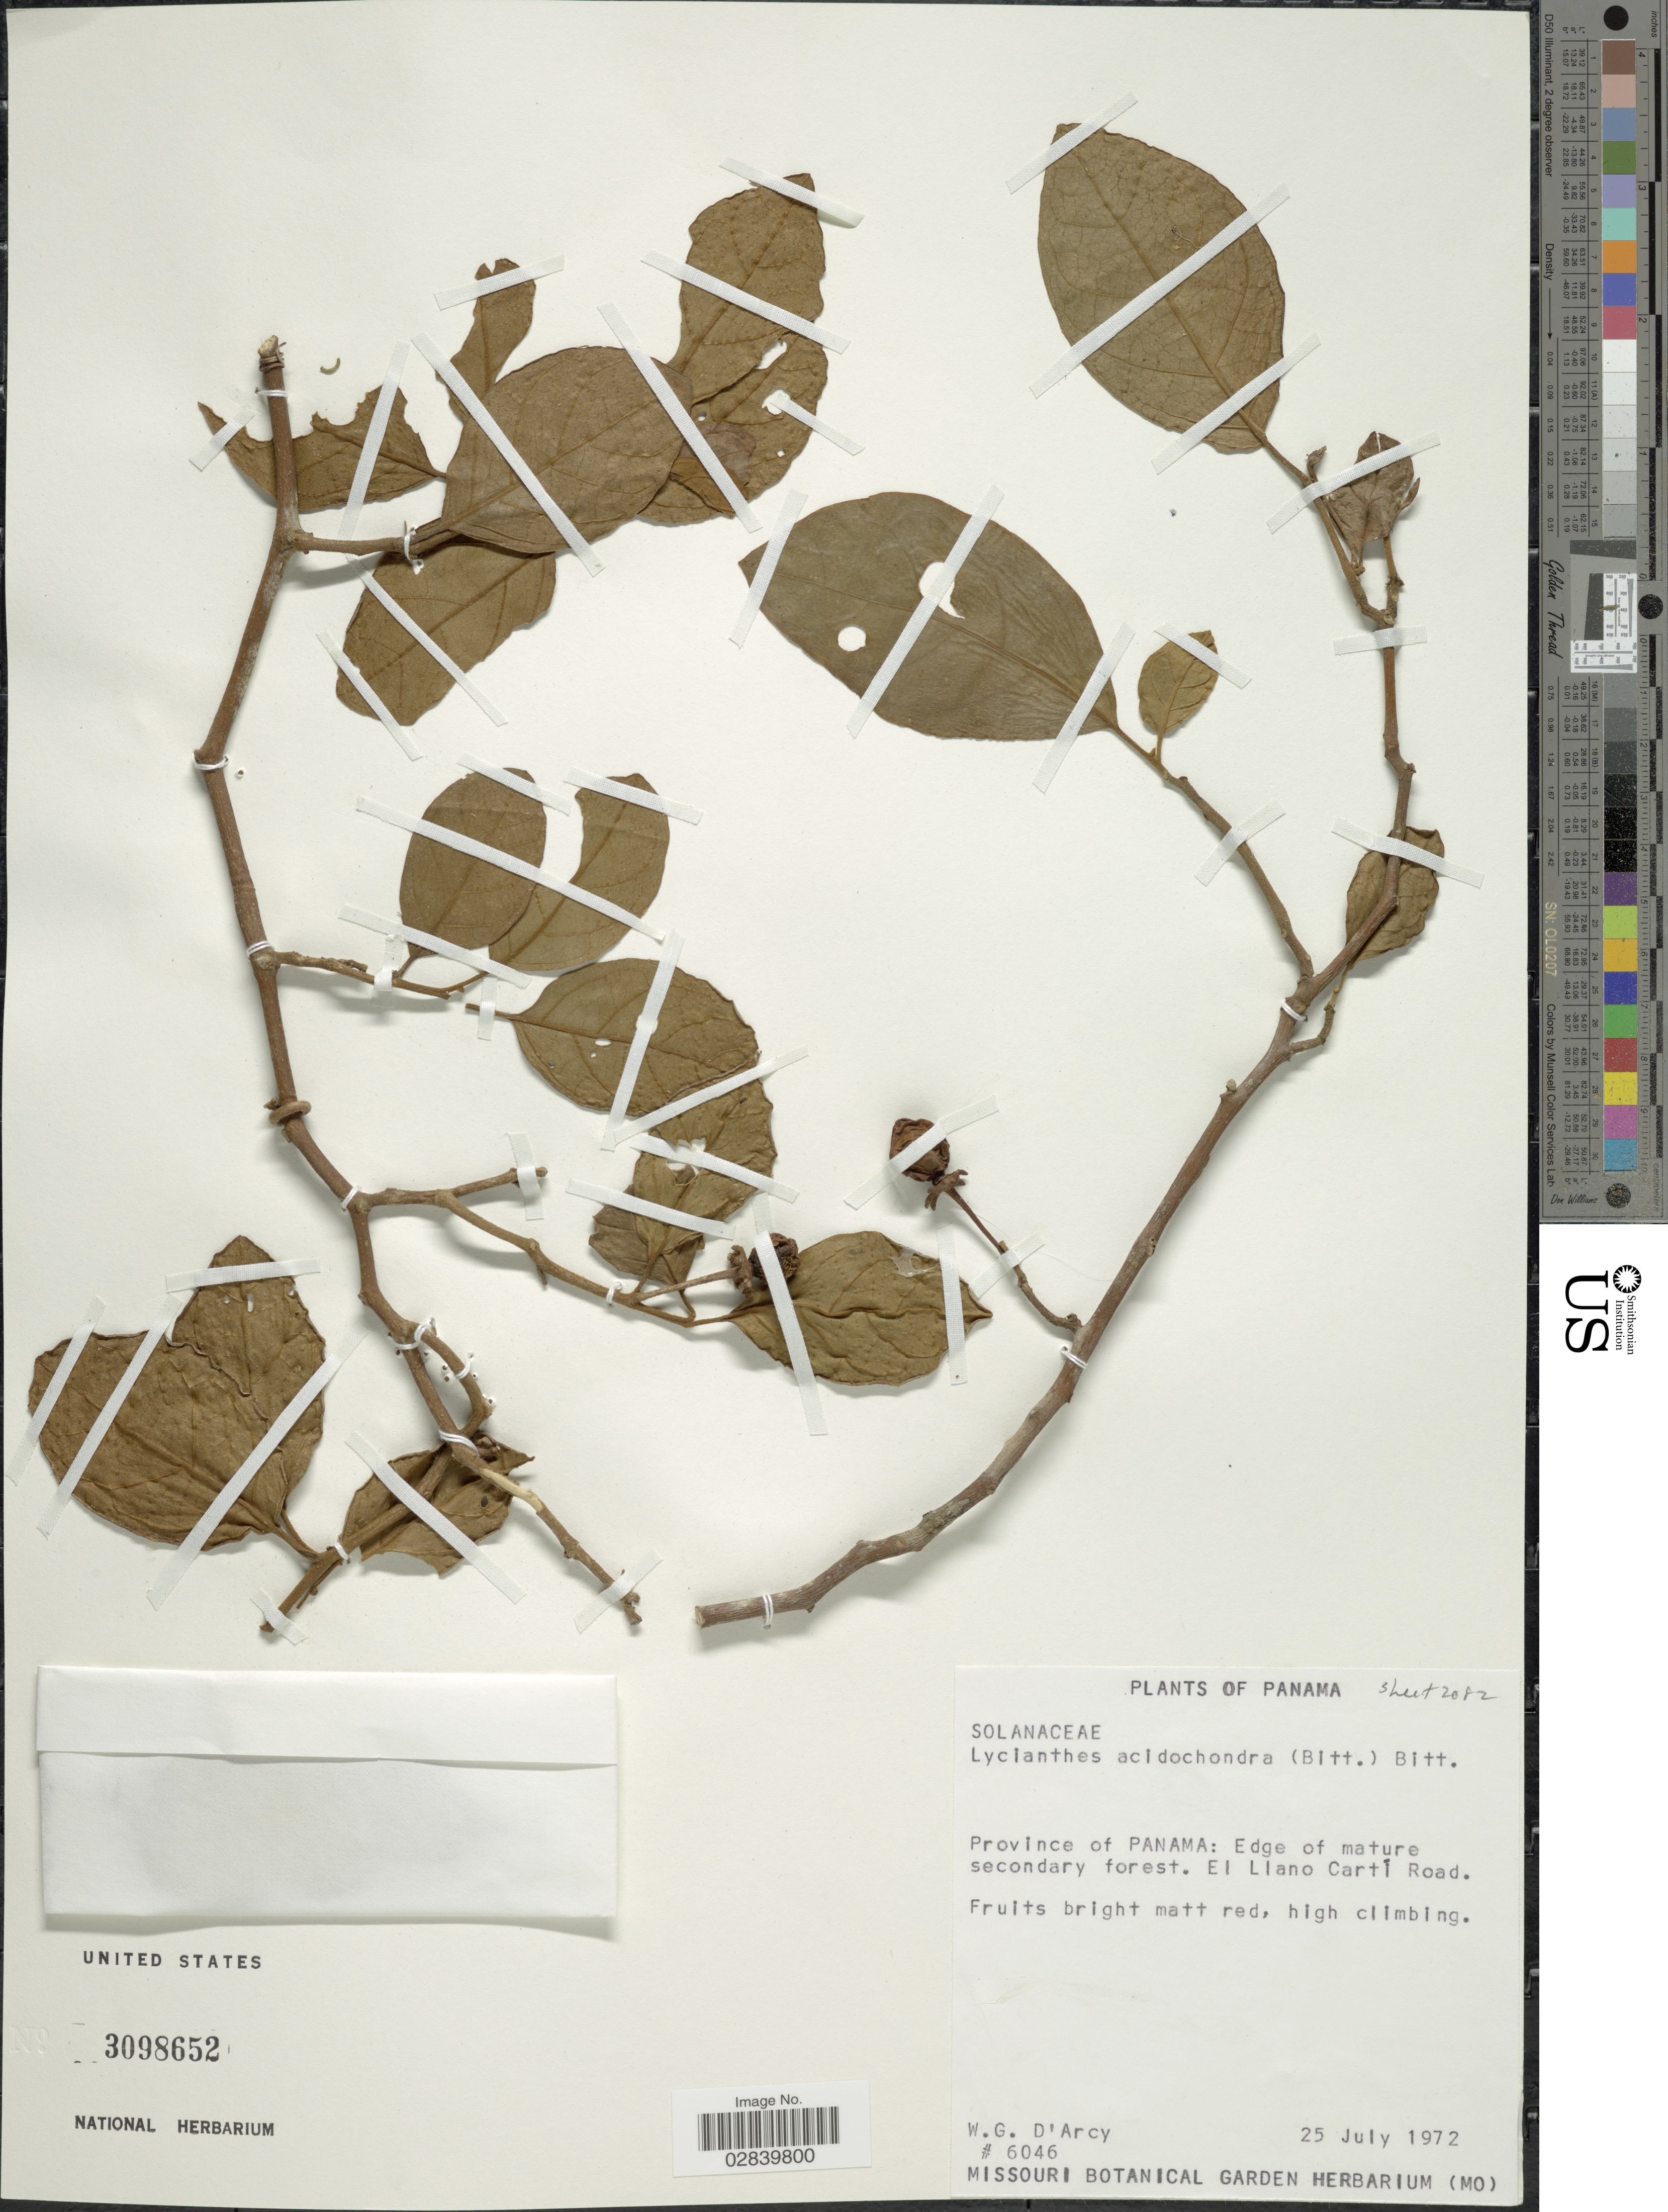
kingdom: Plantae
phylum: Tracheophyta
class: Magnoliopsida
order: Solanales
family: Solanaceae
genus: Lycianthes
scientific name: Lycianthes acidochondra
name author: (Bitter) Bitter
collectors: W. G. D'Arcy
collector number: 6046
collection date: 1972-07-25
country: Panama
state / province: Panamá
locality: Edge of mature secondary forest. El Llano Cartí Road.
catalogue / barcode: US 3098652